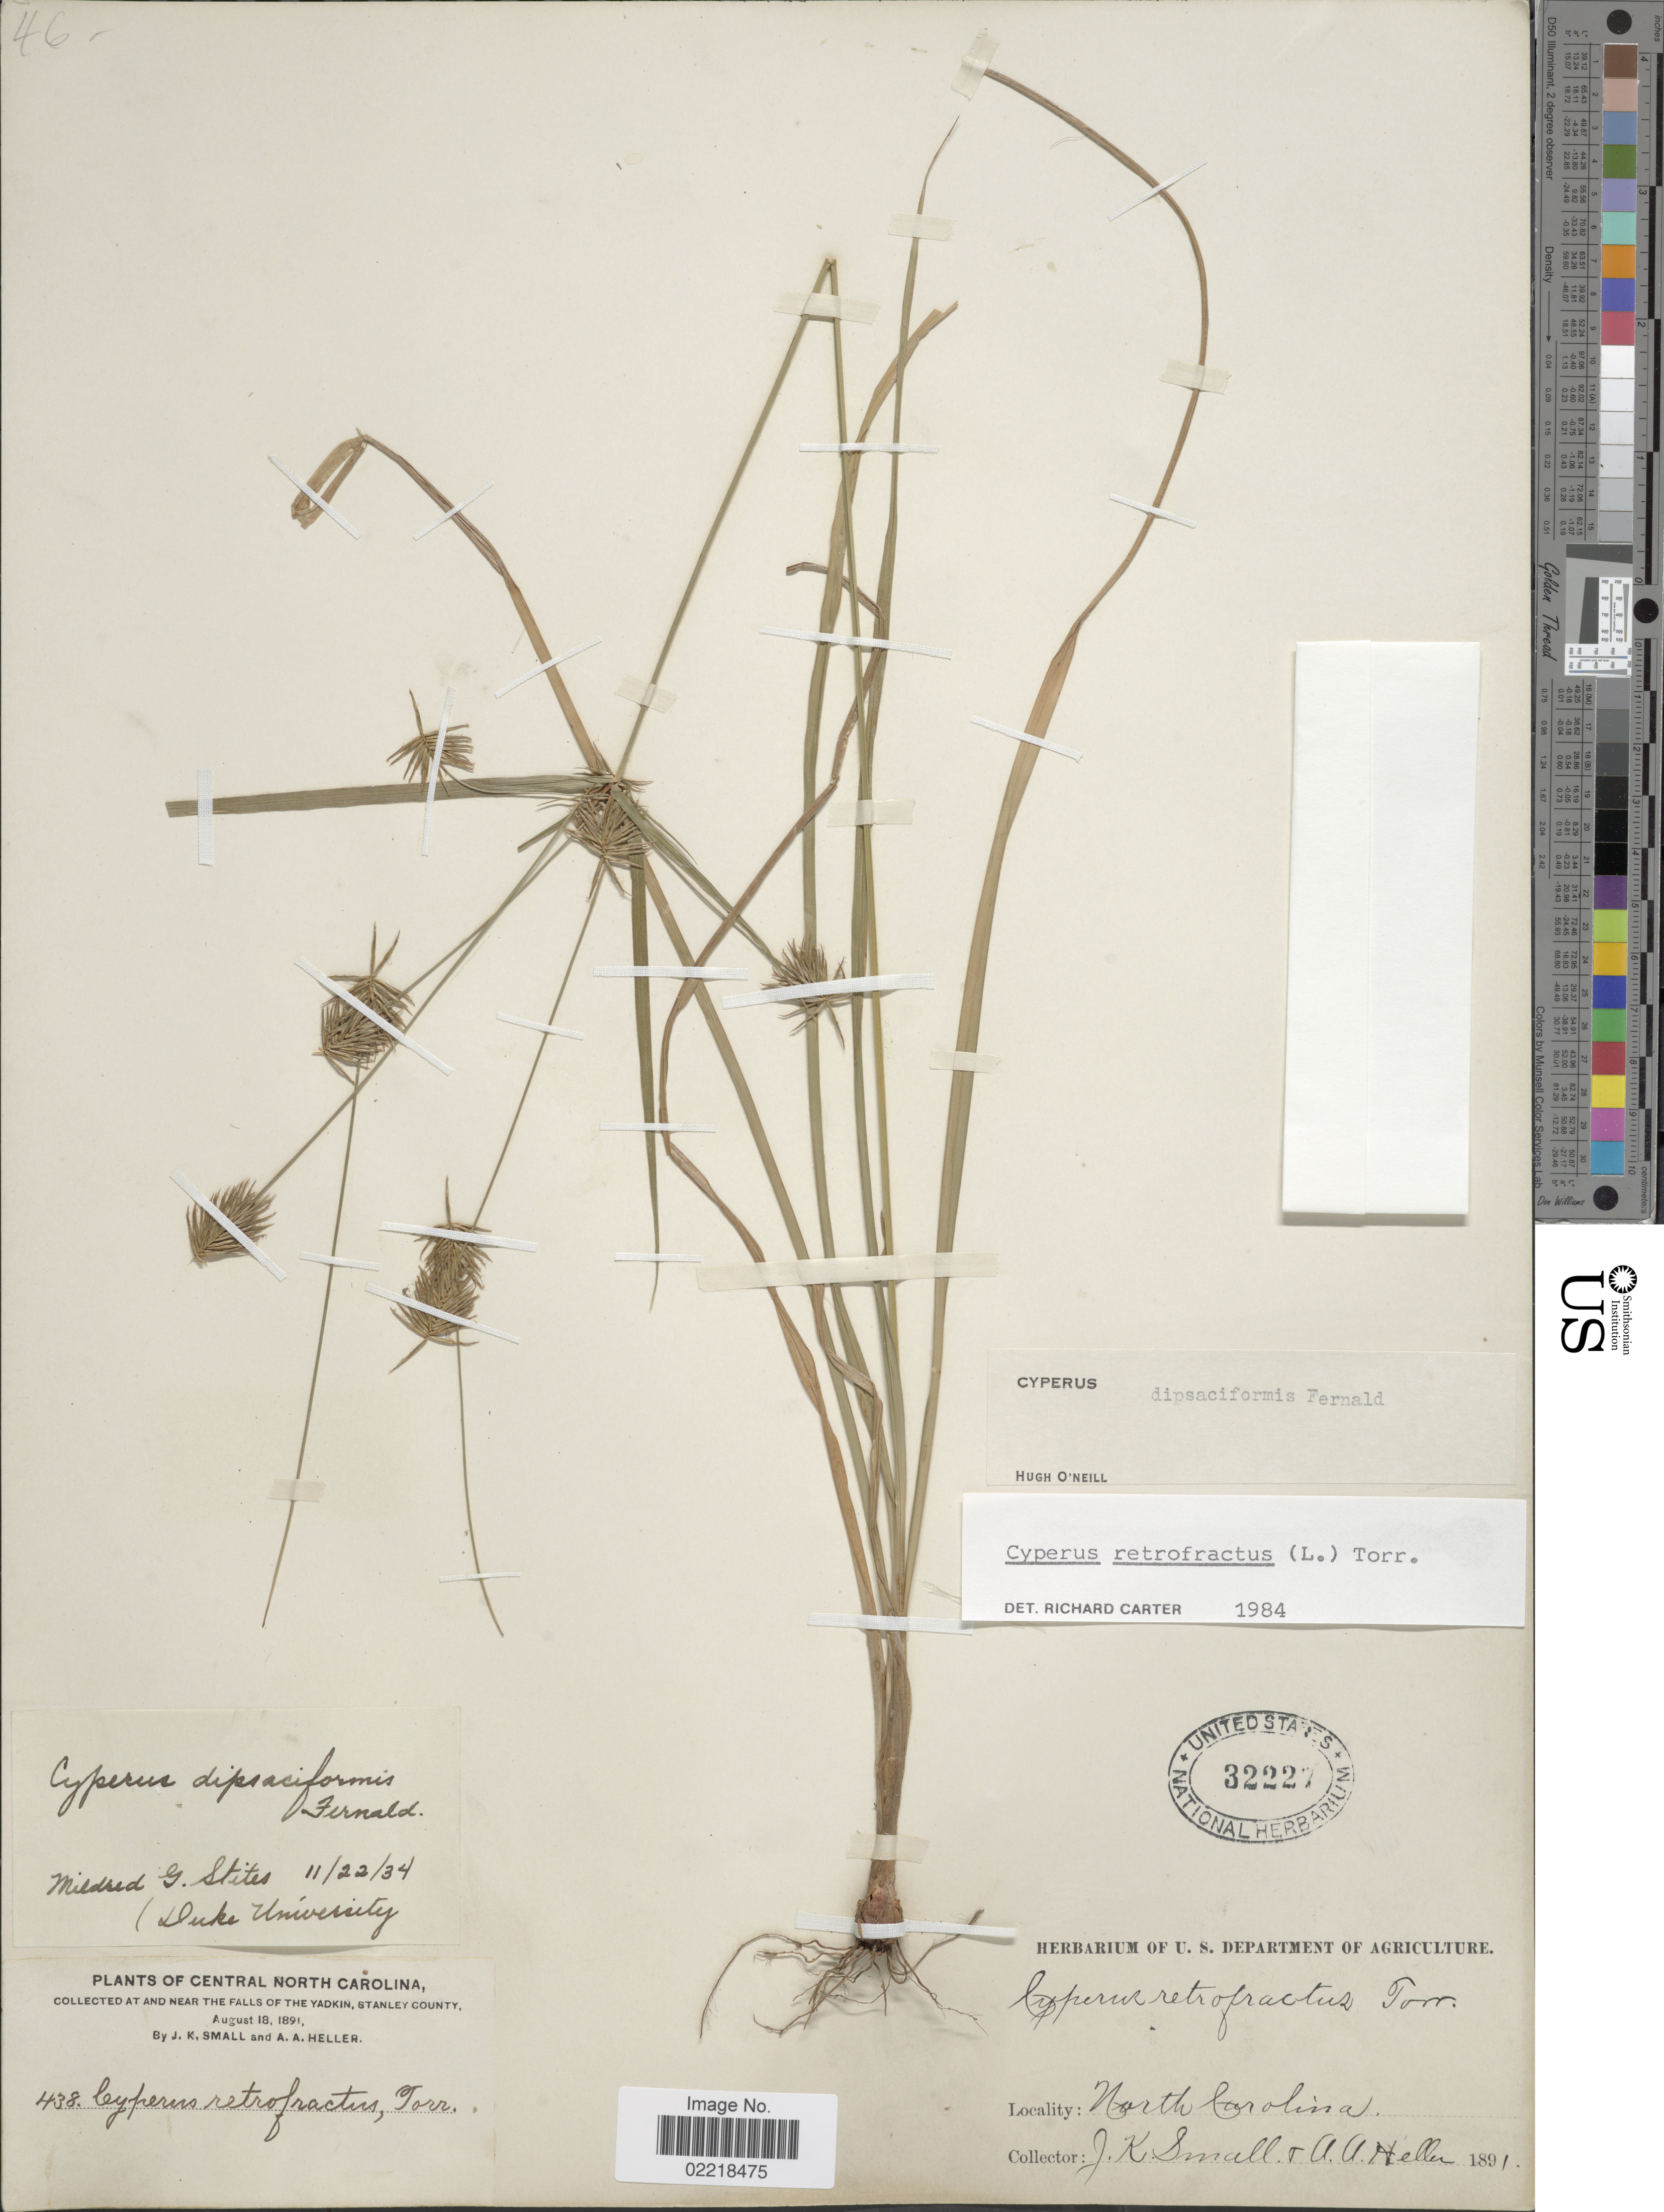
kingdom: Plantae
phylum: Tracheophyta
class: Liliopsida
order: Poales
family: Cyperaceae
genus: Cyperus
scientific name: Cyperus retrofractus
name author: (L.) Torr.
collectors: J. K. Small & A. A. Heller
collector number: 438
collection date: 1891-08-18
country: United States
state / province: North Carolina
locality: Central North Carolina, at and near the Falls of the Yadkin, Stanley County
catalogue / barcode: US 32227